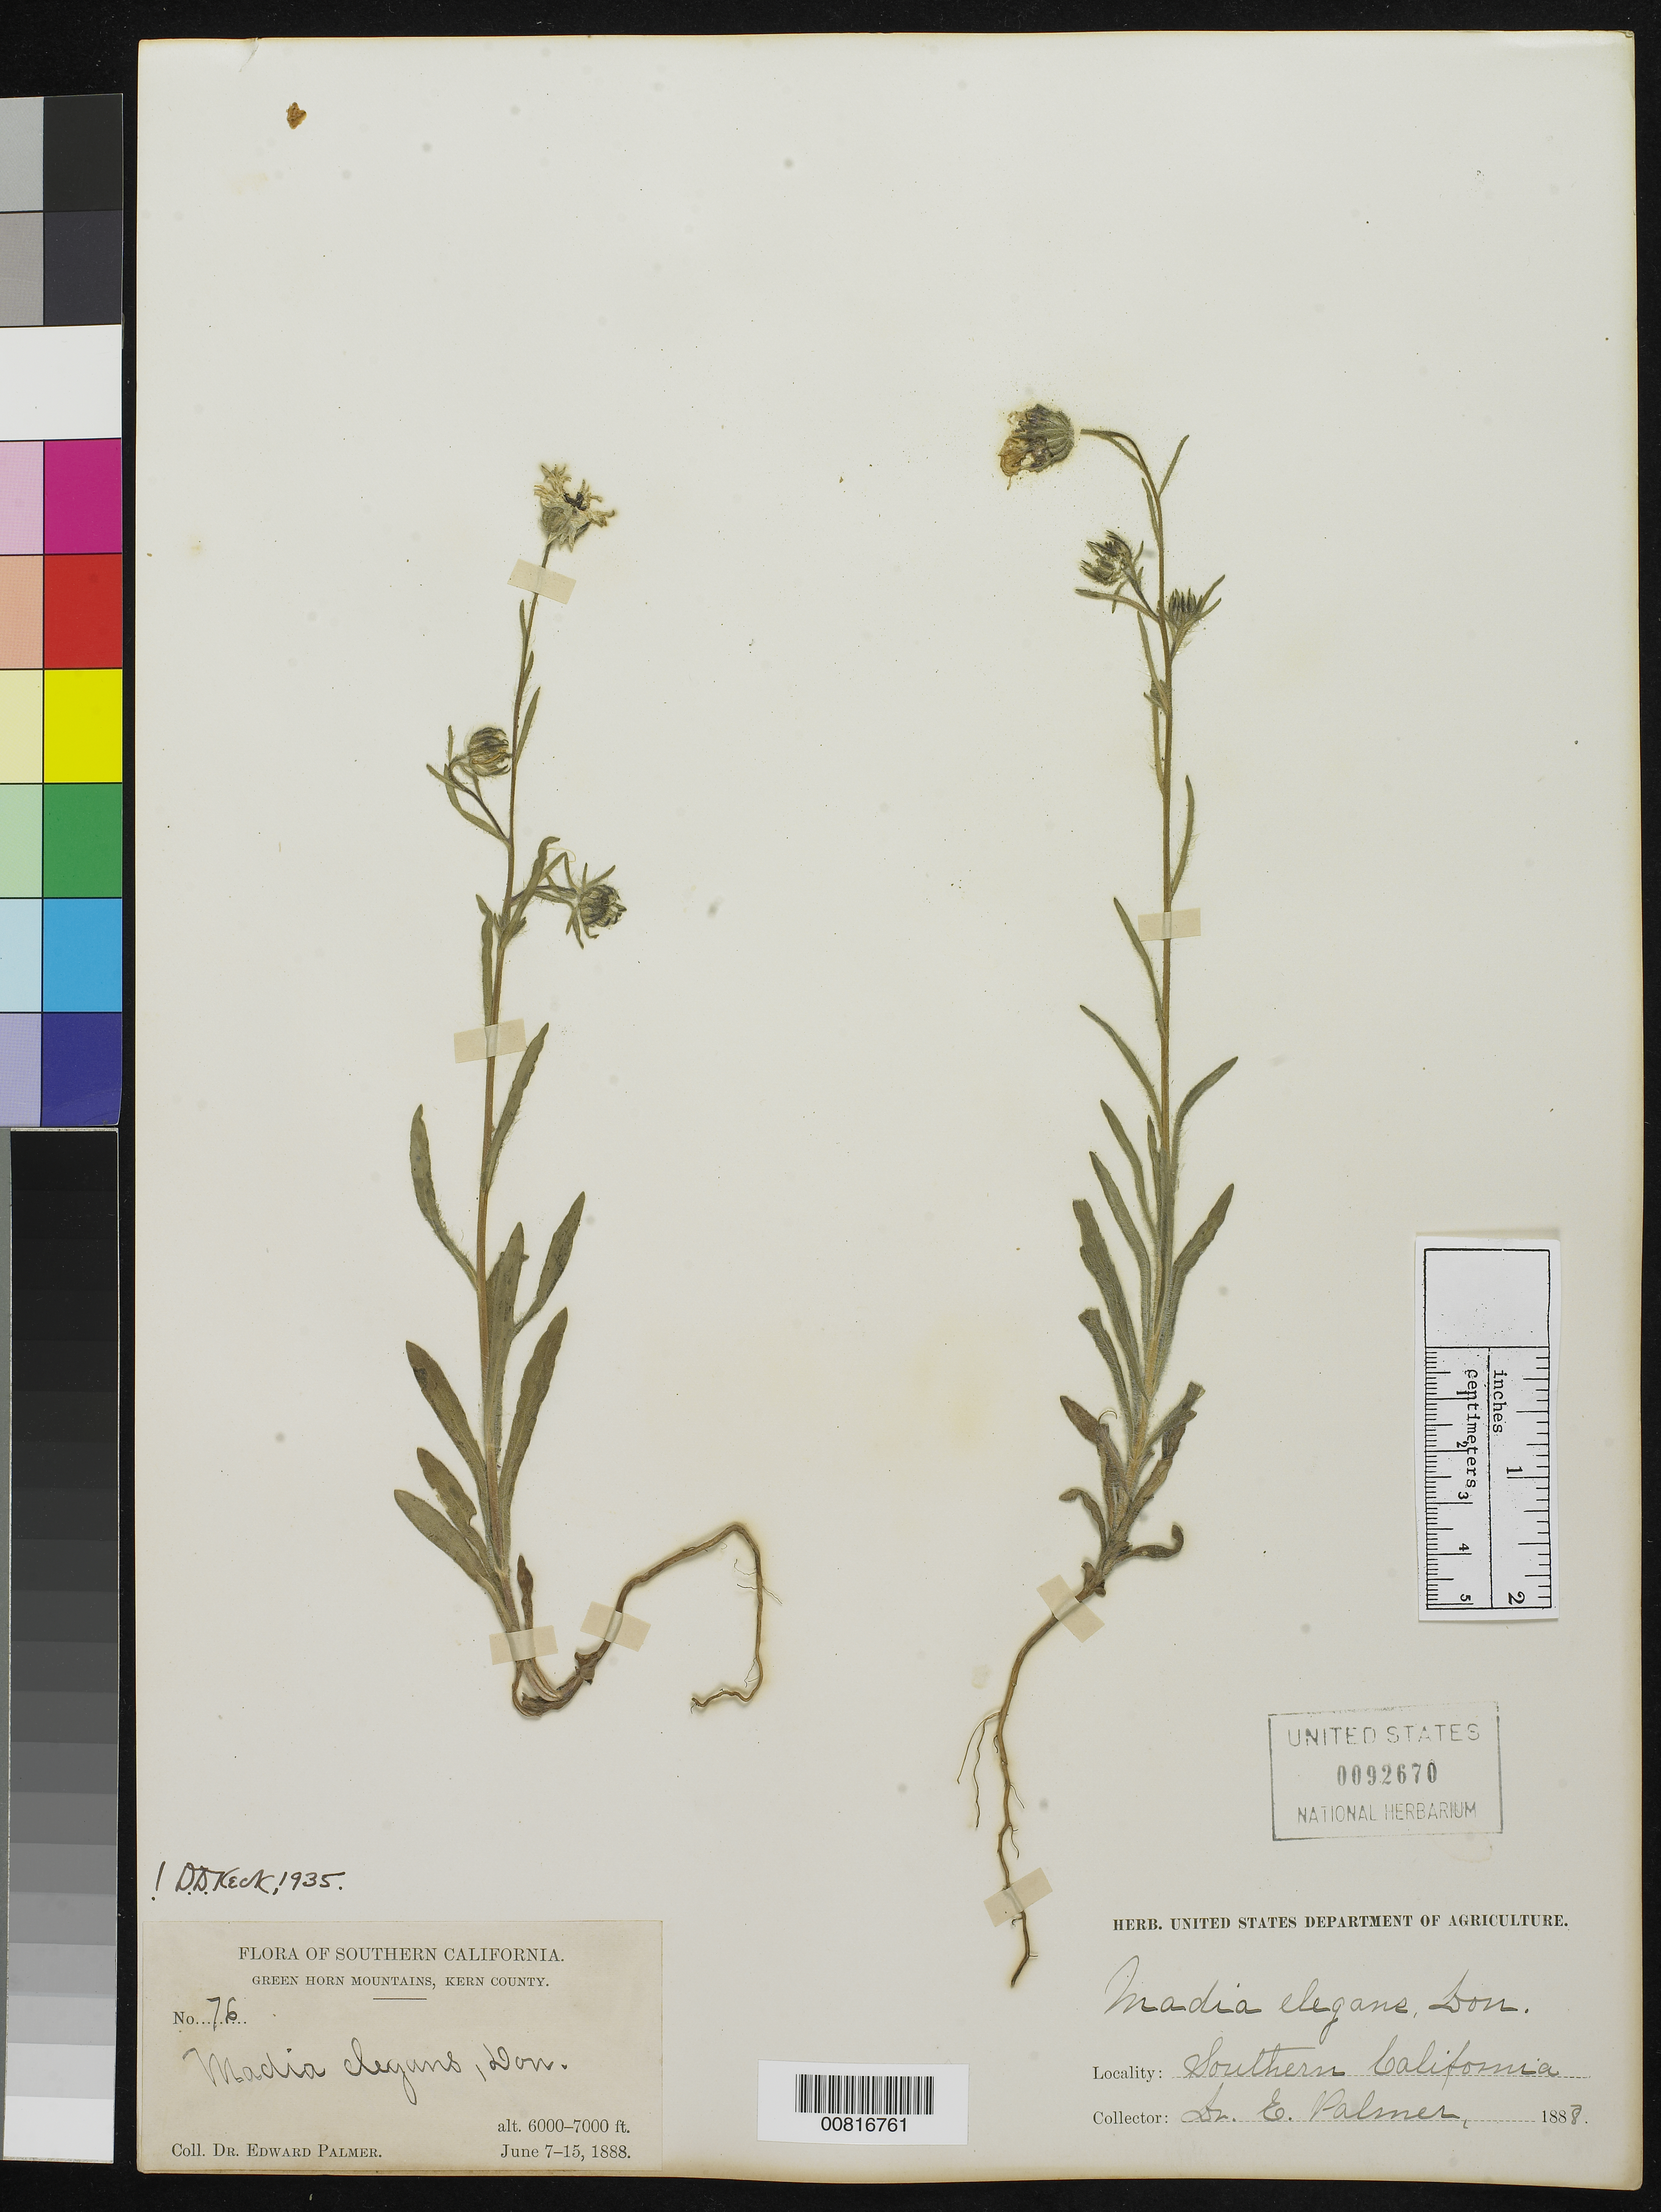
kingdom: Plantae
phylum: Tracheophyta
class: Magnoliopsida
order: Asterales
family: Asteraceae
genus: Madia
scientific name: Madia elegans subsp. elegans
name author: D. Don ex Lindl.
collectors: E. Palmer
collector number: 76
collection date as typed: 07 Jun 1888 to 15 Jun 1888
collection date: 1888-06-07/1888-06-15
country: United States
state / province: California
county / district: Kern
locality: Green Horn Mountains, Kern County, Southern California.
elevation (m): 1829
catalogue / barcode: US 92670